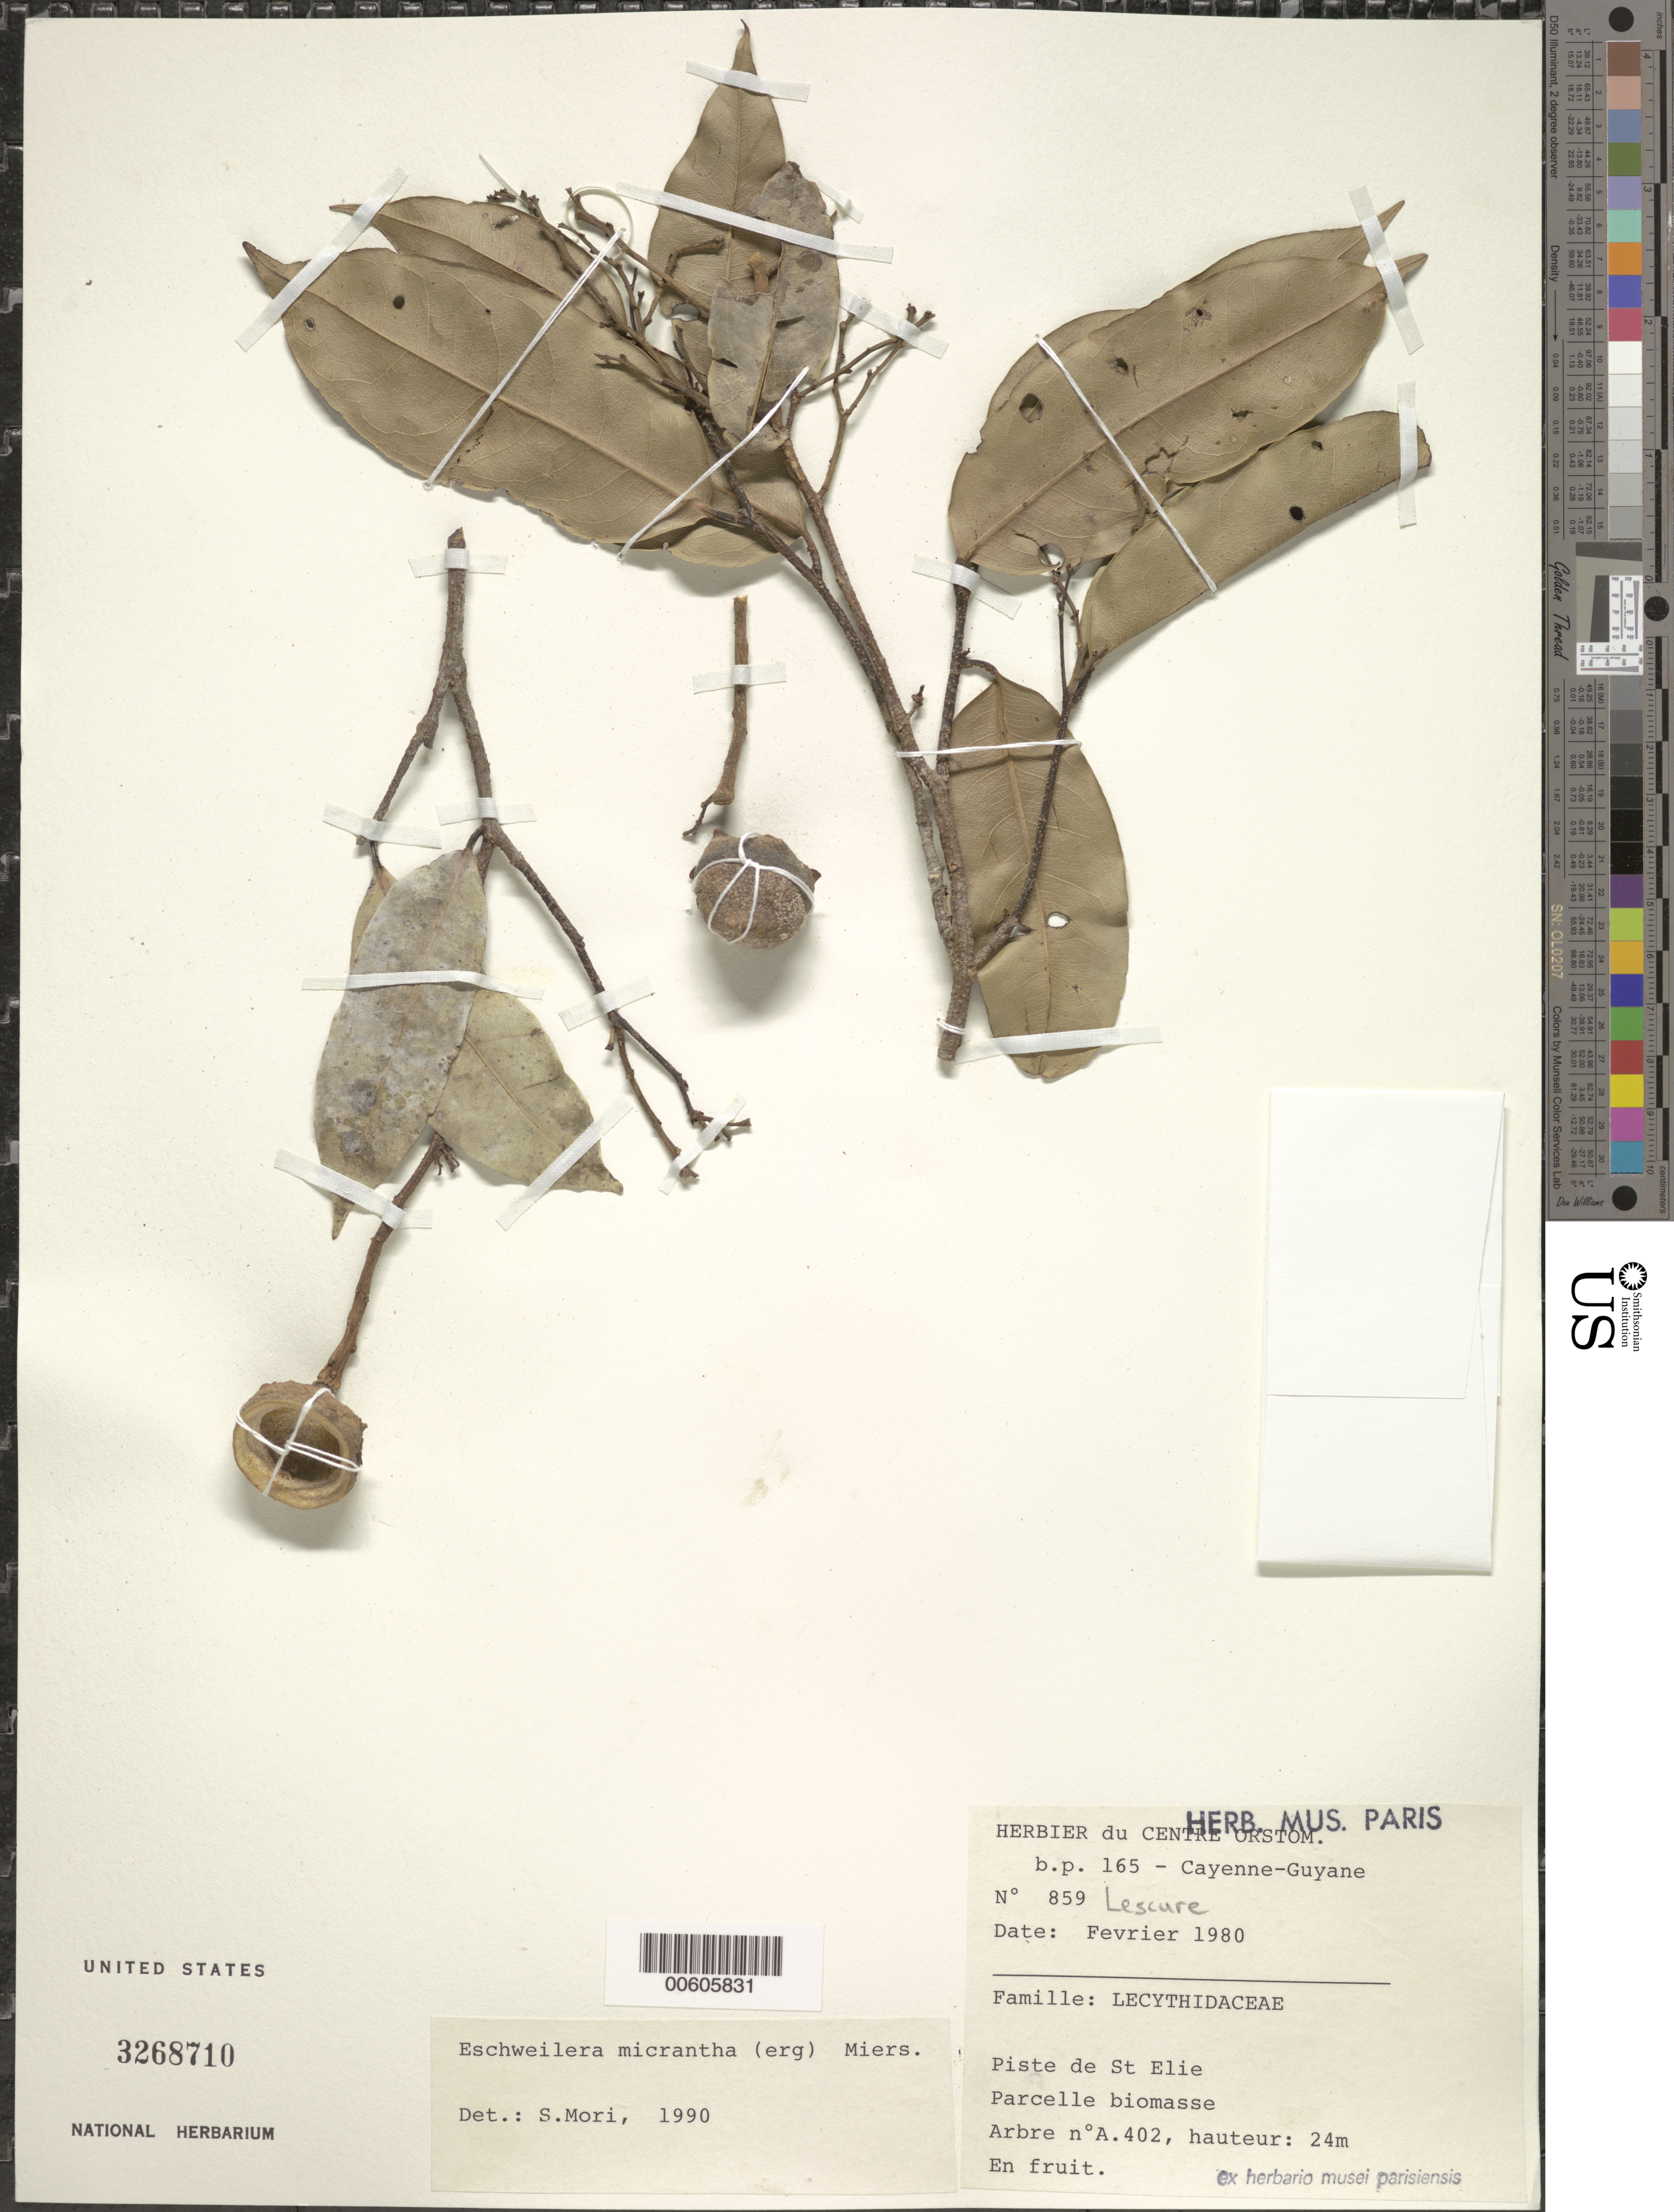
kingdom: Plantae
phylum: Tracheophyta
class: Magnoliopsida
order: Ericales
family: Lecythidaceae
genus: Eschweilera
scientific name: Eschweilera micrantha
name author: (O. Berg) Miers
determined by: Mori, Scott A.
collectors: J.-P. Lescure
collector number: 859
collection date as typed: Feb-80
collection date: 1980-02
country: French Guiana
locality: Piste de Saint-Élie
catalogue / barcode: US 3268710